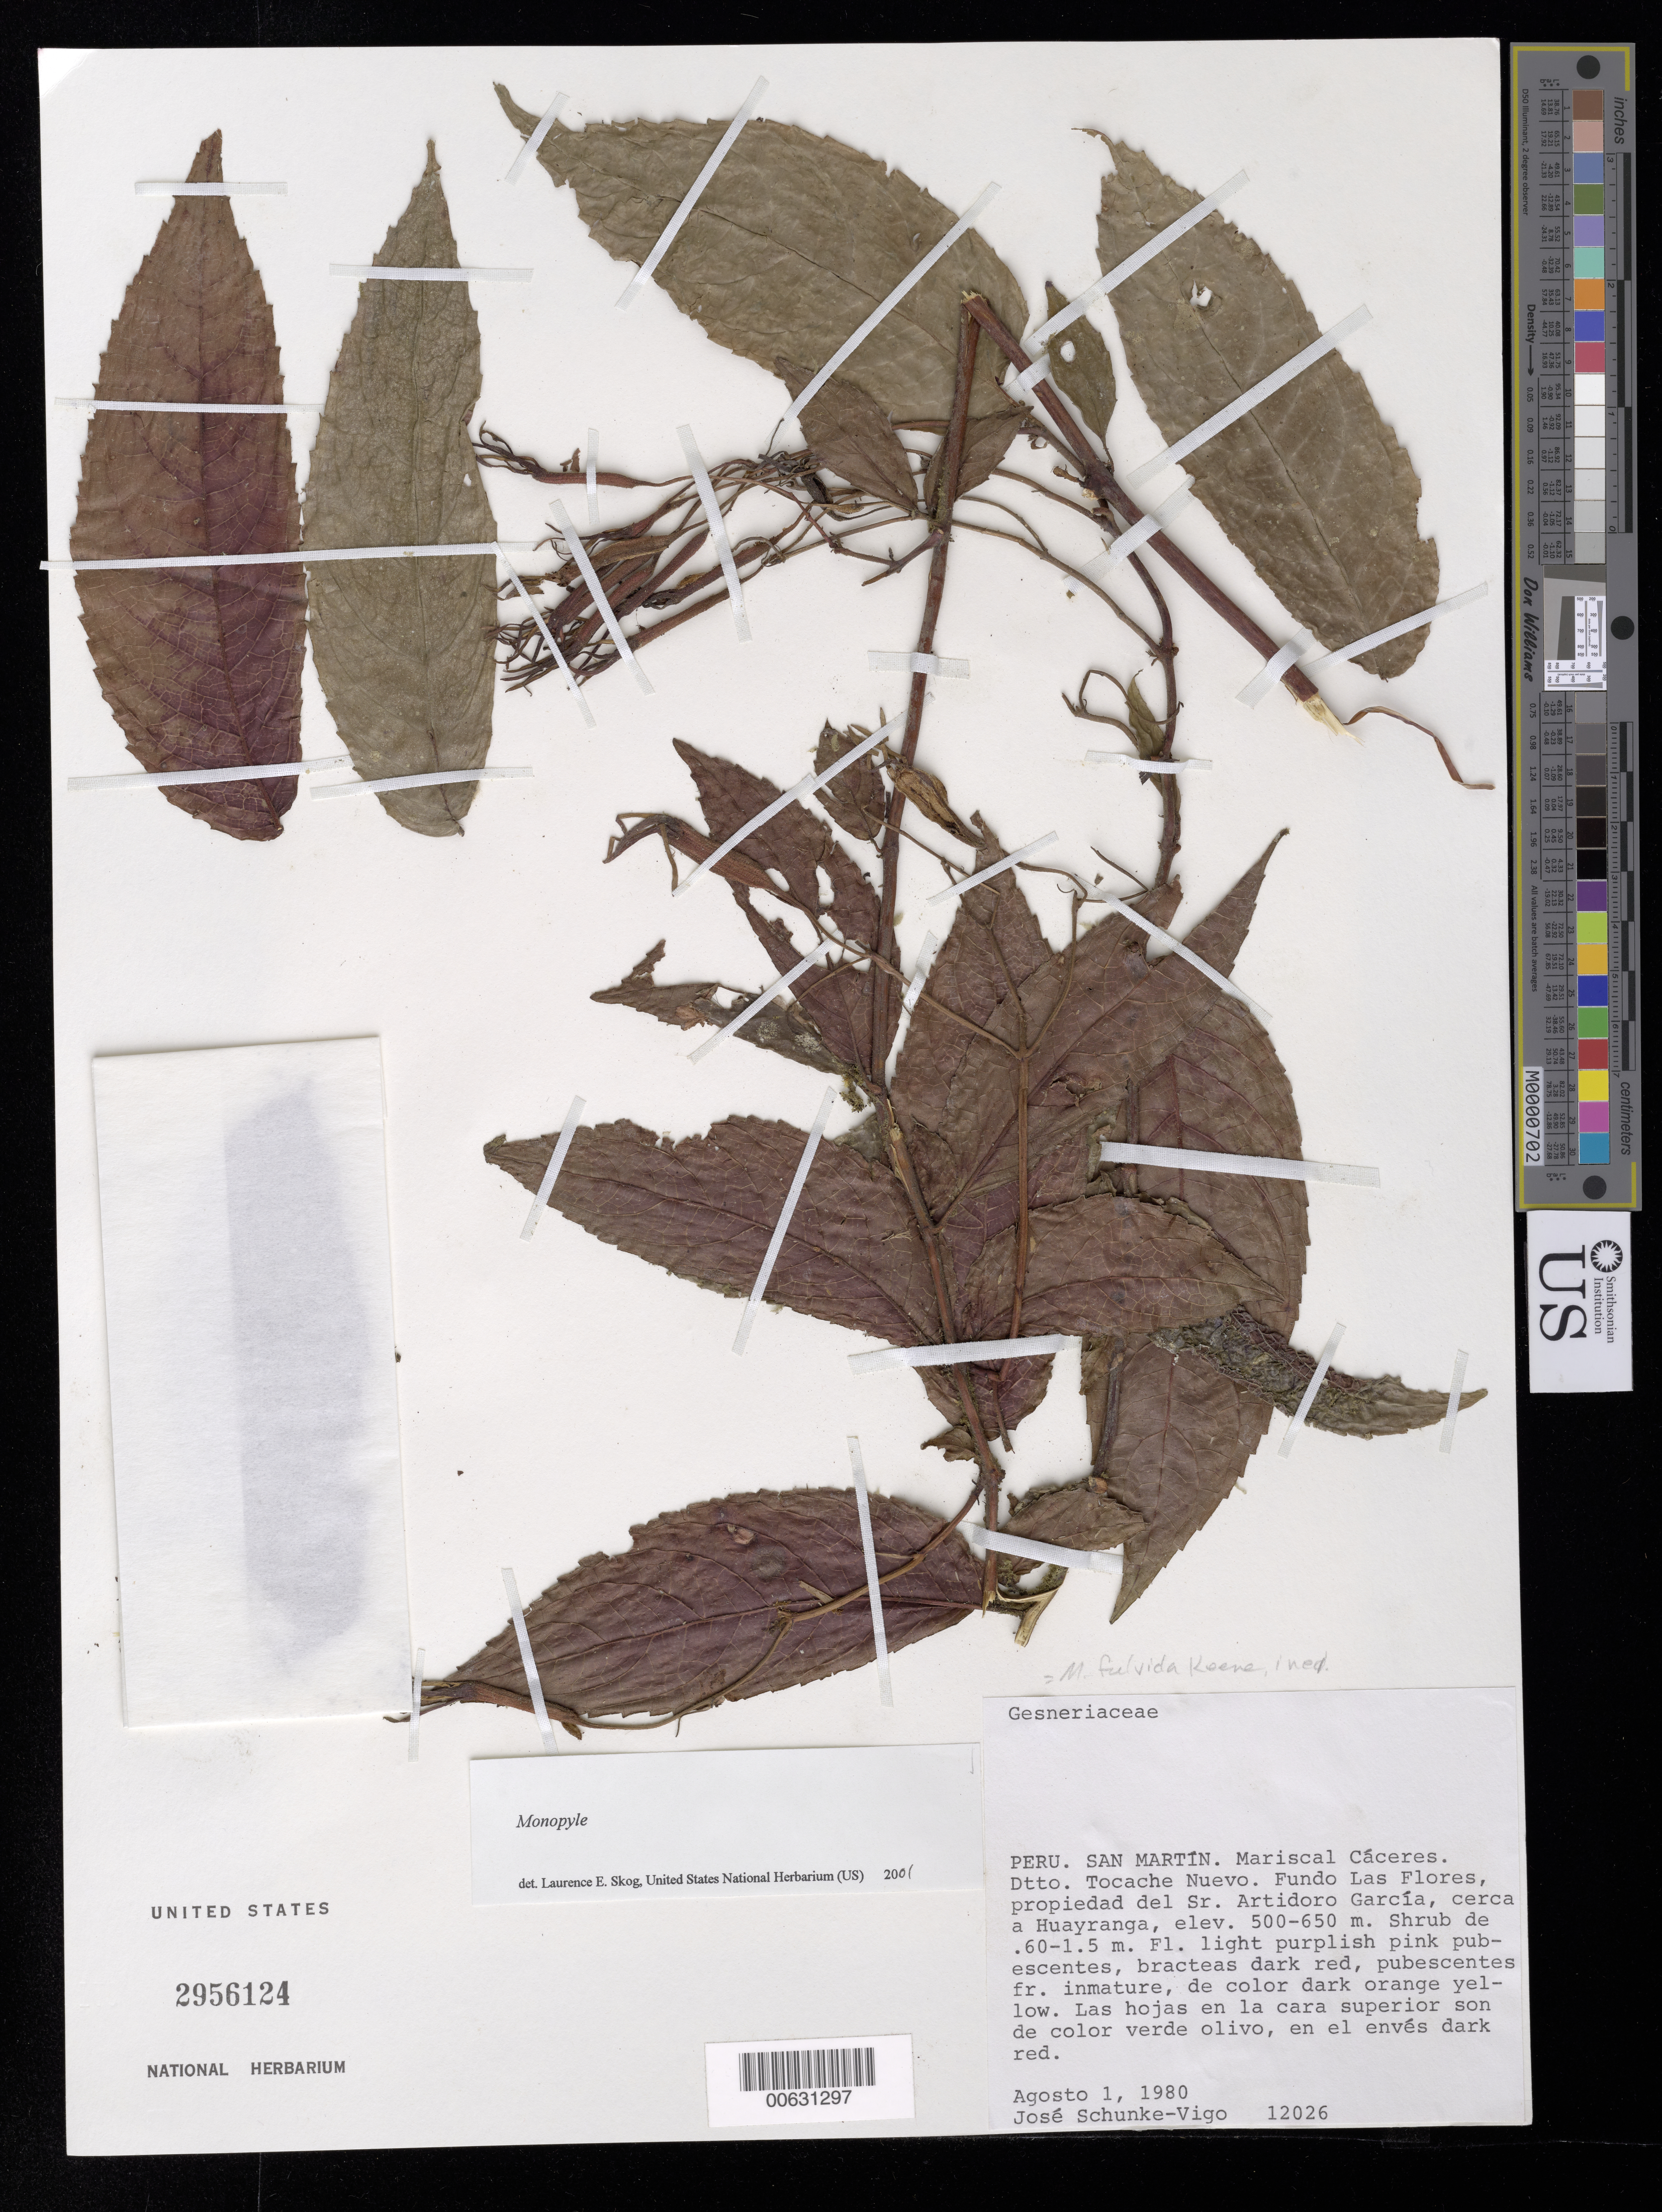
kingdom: Plantae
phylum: Tracheophyta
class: Magnoliopsida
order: Lamiales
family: Gesneriaceae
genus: Monopyle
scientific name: Monopyle sp.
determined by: Skog, Laurence E.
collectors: J. Schunke Vigo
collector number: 12026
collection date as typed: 01 Aug 1980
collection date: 1980-08-01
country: Peru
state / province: San Martín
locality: Mariscal Cáceres, Dtto. Tocache Nuevo, Fundo Las Flores, propiedad del Sr. Artidoro García, cerca a Huayranga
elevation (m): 500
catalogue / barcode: US 2956124